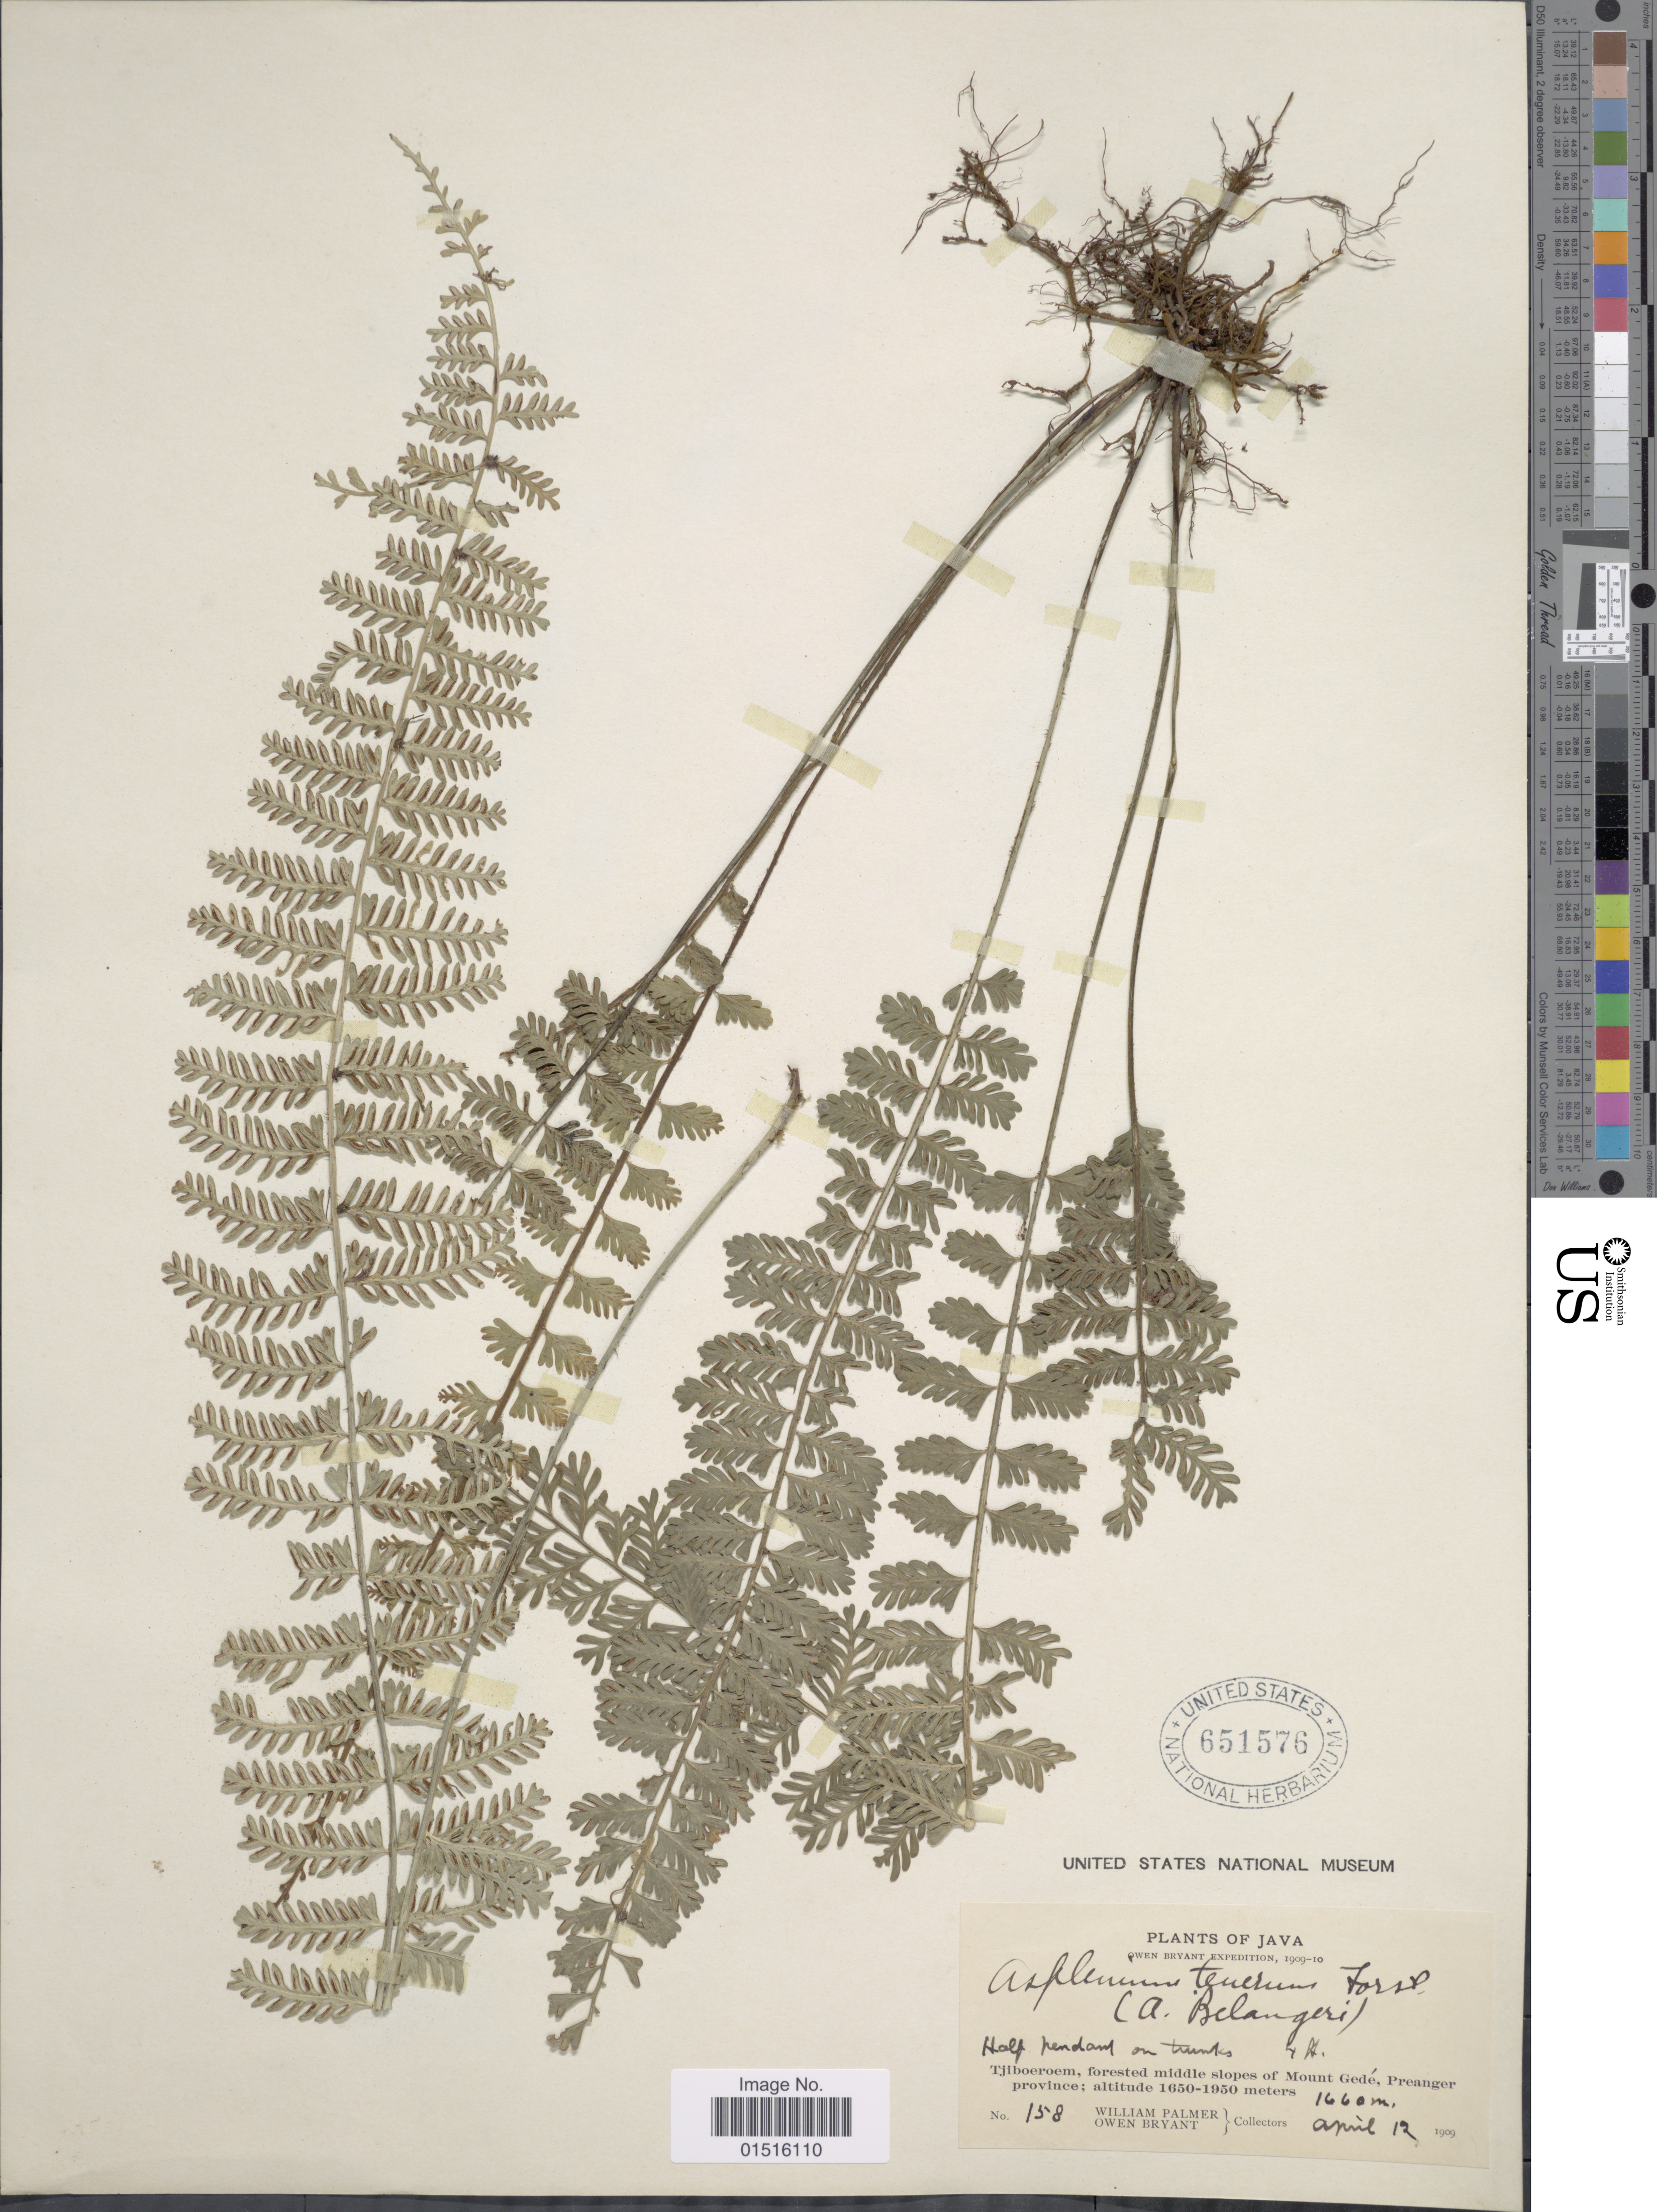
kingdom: Plantae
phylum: Tracheophyta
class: Polypodiopsida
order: Polypodiales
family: Aspleniaceae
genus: Asplenium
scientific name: Asplenium belangeri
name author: Bory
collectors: W. Palmer & O. Bryant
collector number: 158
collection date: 1909-04-12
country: Indonesia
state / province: Java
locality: Tjiboeroem, forested middle slopes of Mount Gede, Preanger province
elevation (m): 1660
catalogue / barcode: US 651576